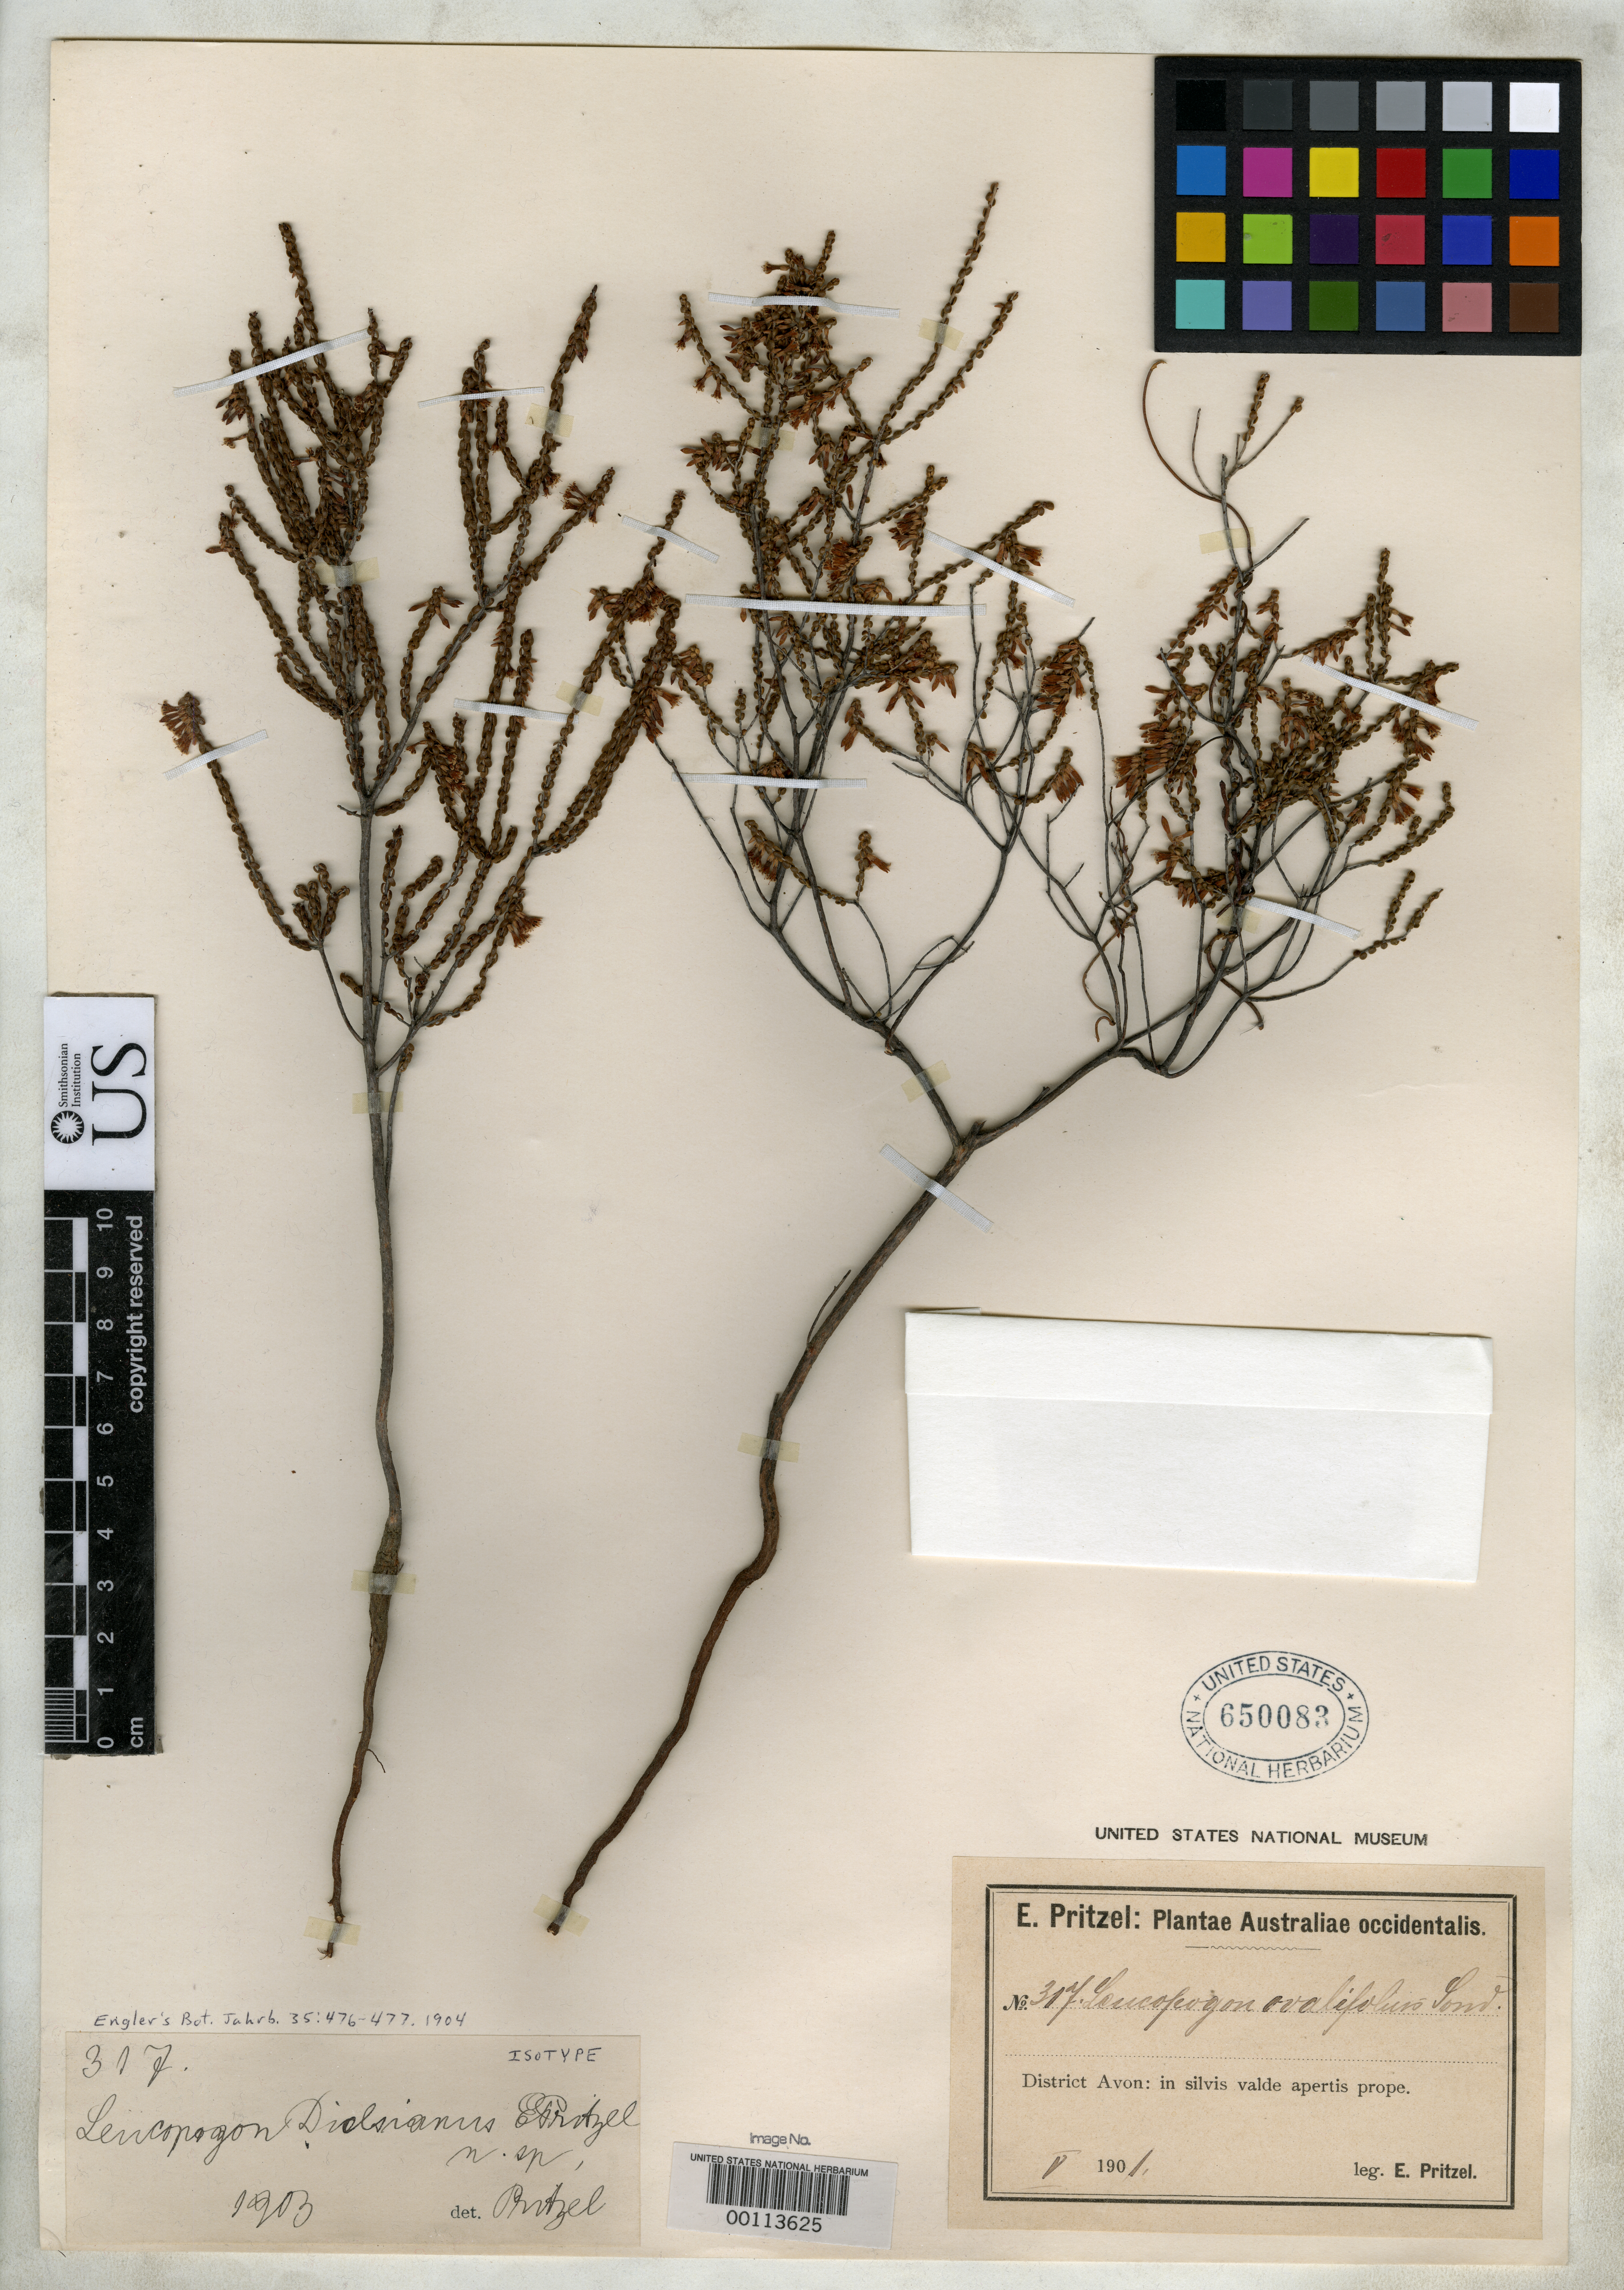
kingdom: Plantae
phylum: Tracheophyta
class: Magnoliopsida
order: Ericales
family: Ericaceae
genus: Leucopogon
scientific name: Leucopogon dielsianus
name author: E. Pritz.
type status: Isotype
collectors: E. G. Pritzel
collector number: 317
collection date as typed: May 1901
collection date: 1901-05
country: Australia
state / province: Western Australia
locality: Avon Tammin.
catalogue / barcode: US 650083